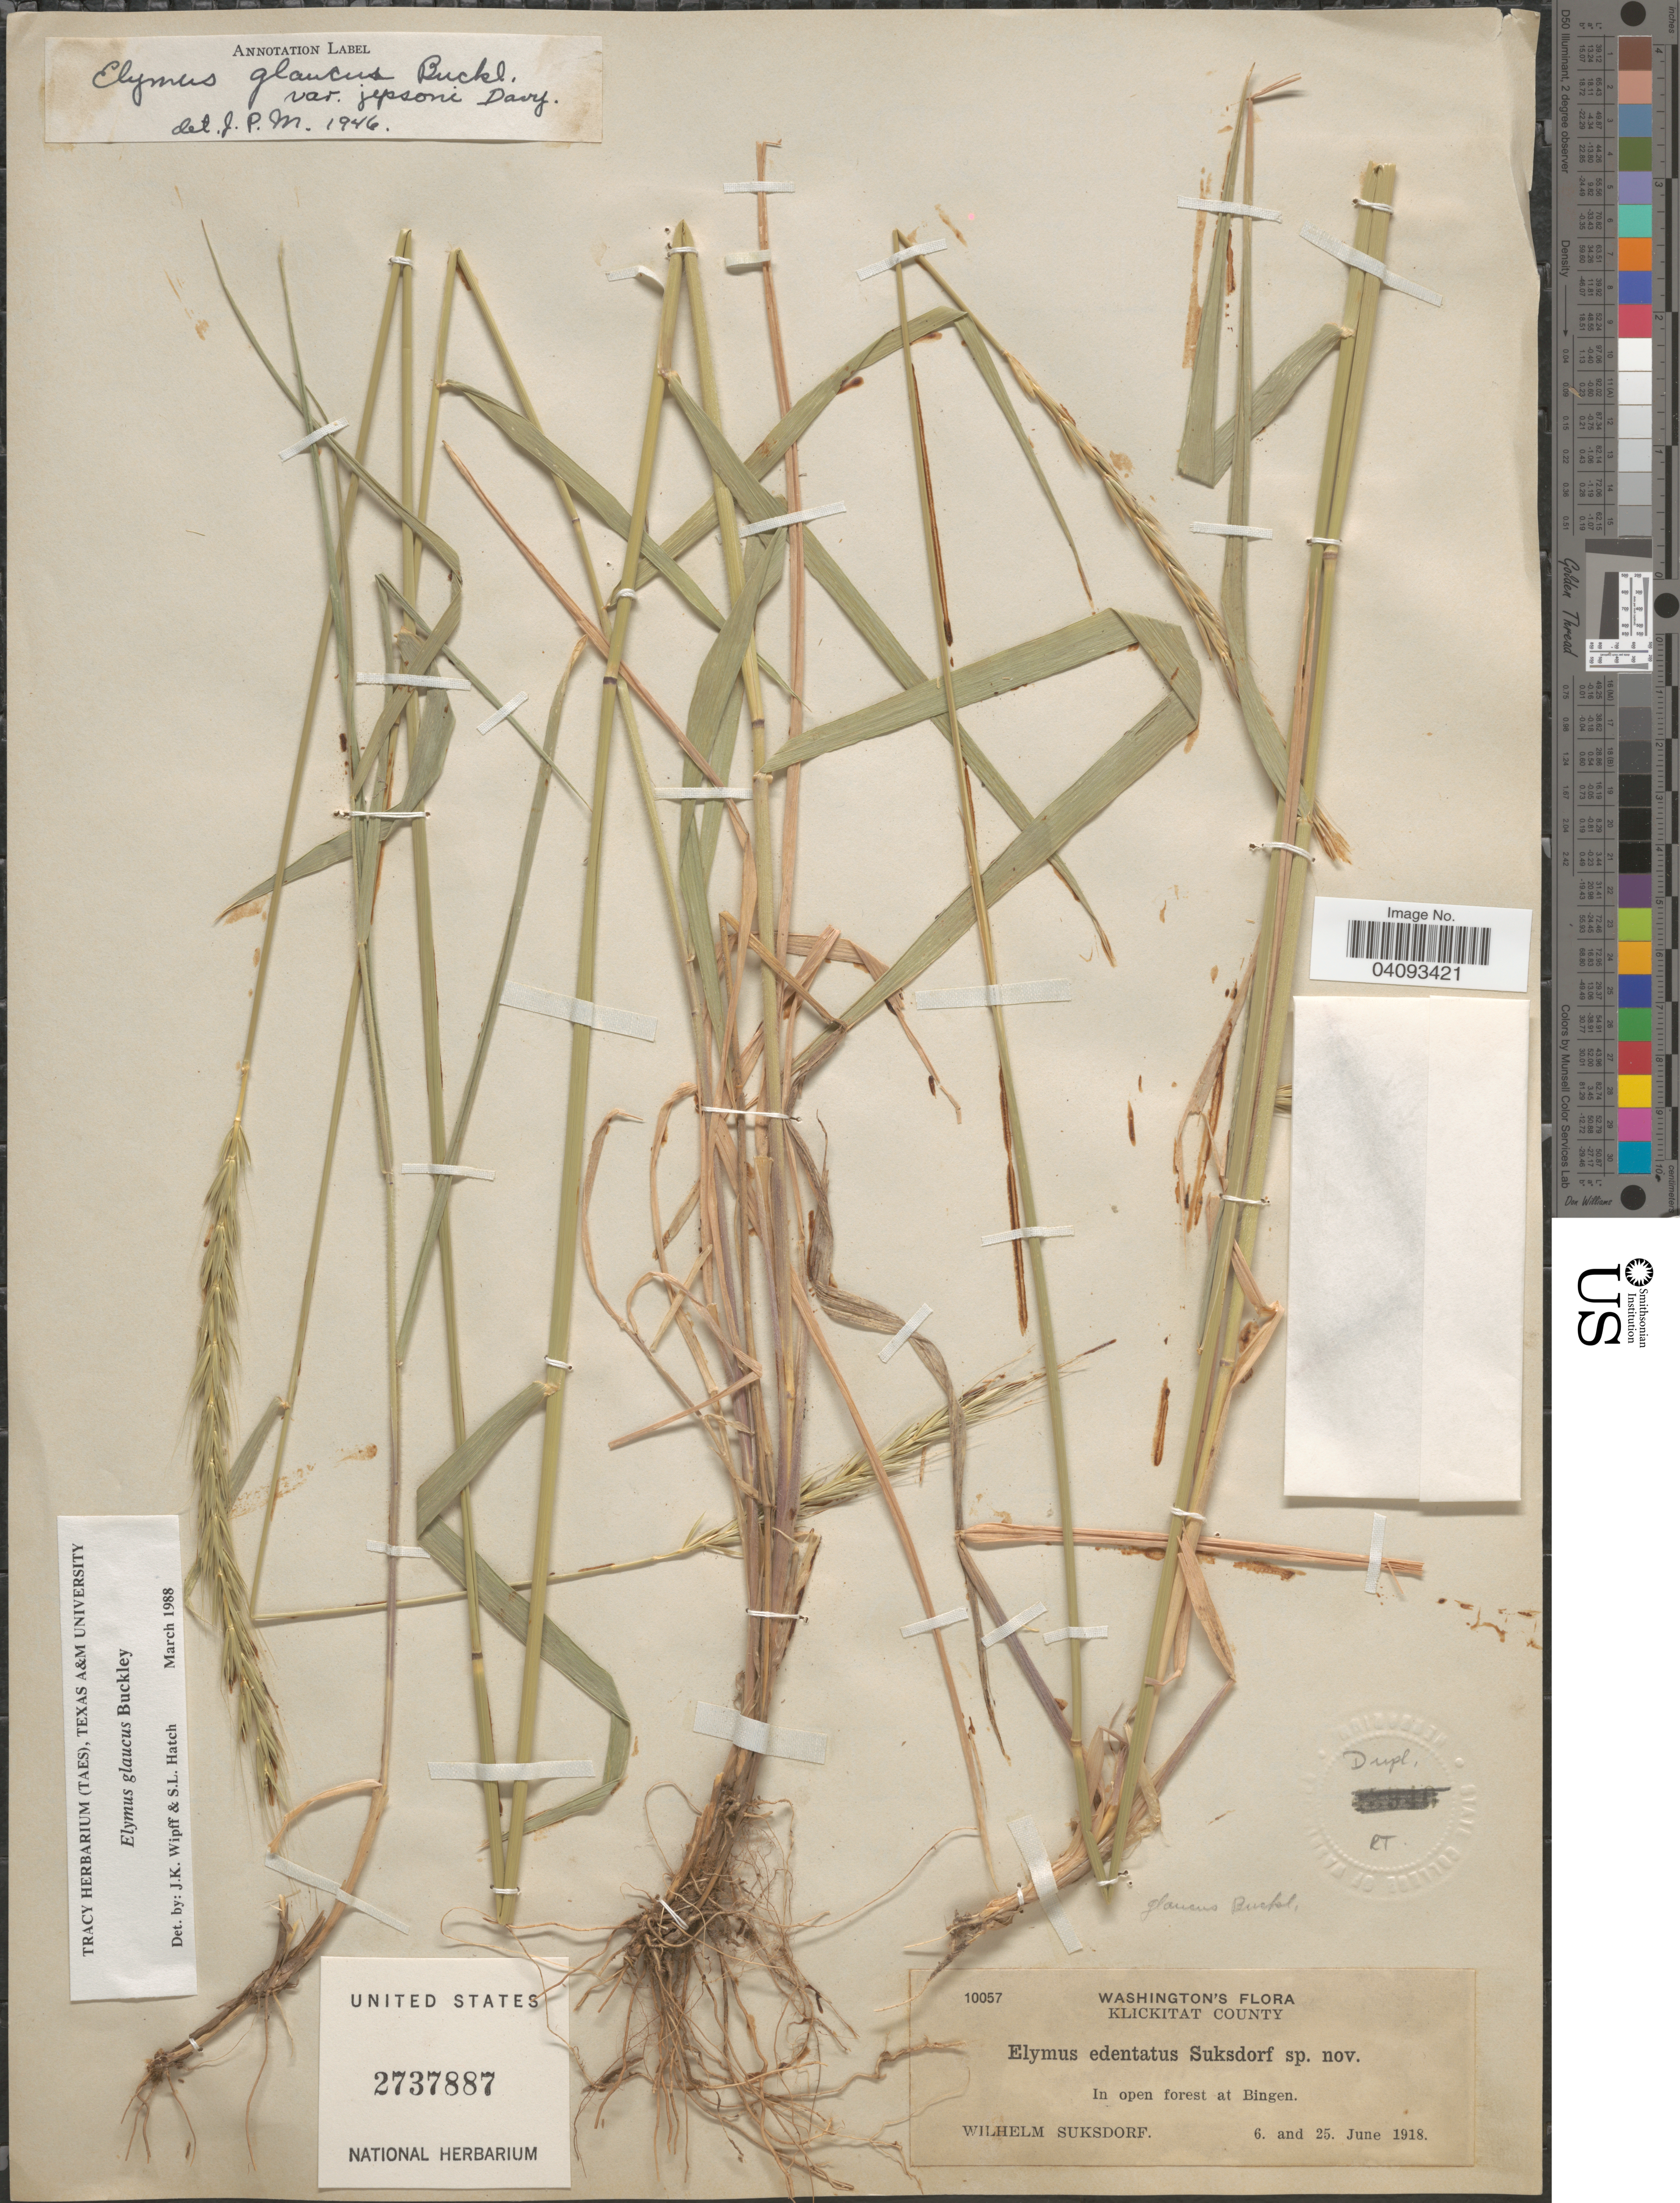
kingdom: Plantae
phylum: Tracheophyta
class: Liliopsida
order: Poales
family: Poaceae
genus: Elymus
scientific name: Elymus glaucus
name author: Buckley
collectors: W. N. Suksdorf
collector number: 10057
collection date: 1918-06-06/1918-06-25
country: United States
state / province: Washington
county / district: Klickitat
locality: Klickitat County. In open forest at Bingen.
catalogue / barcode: US 2737887